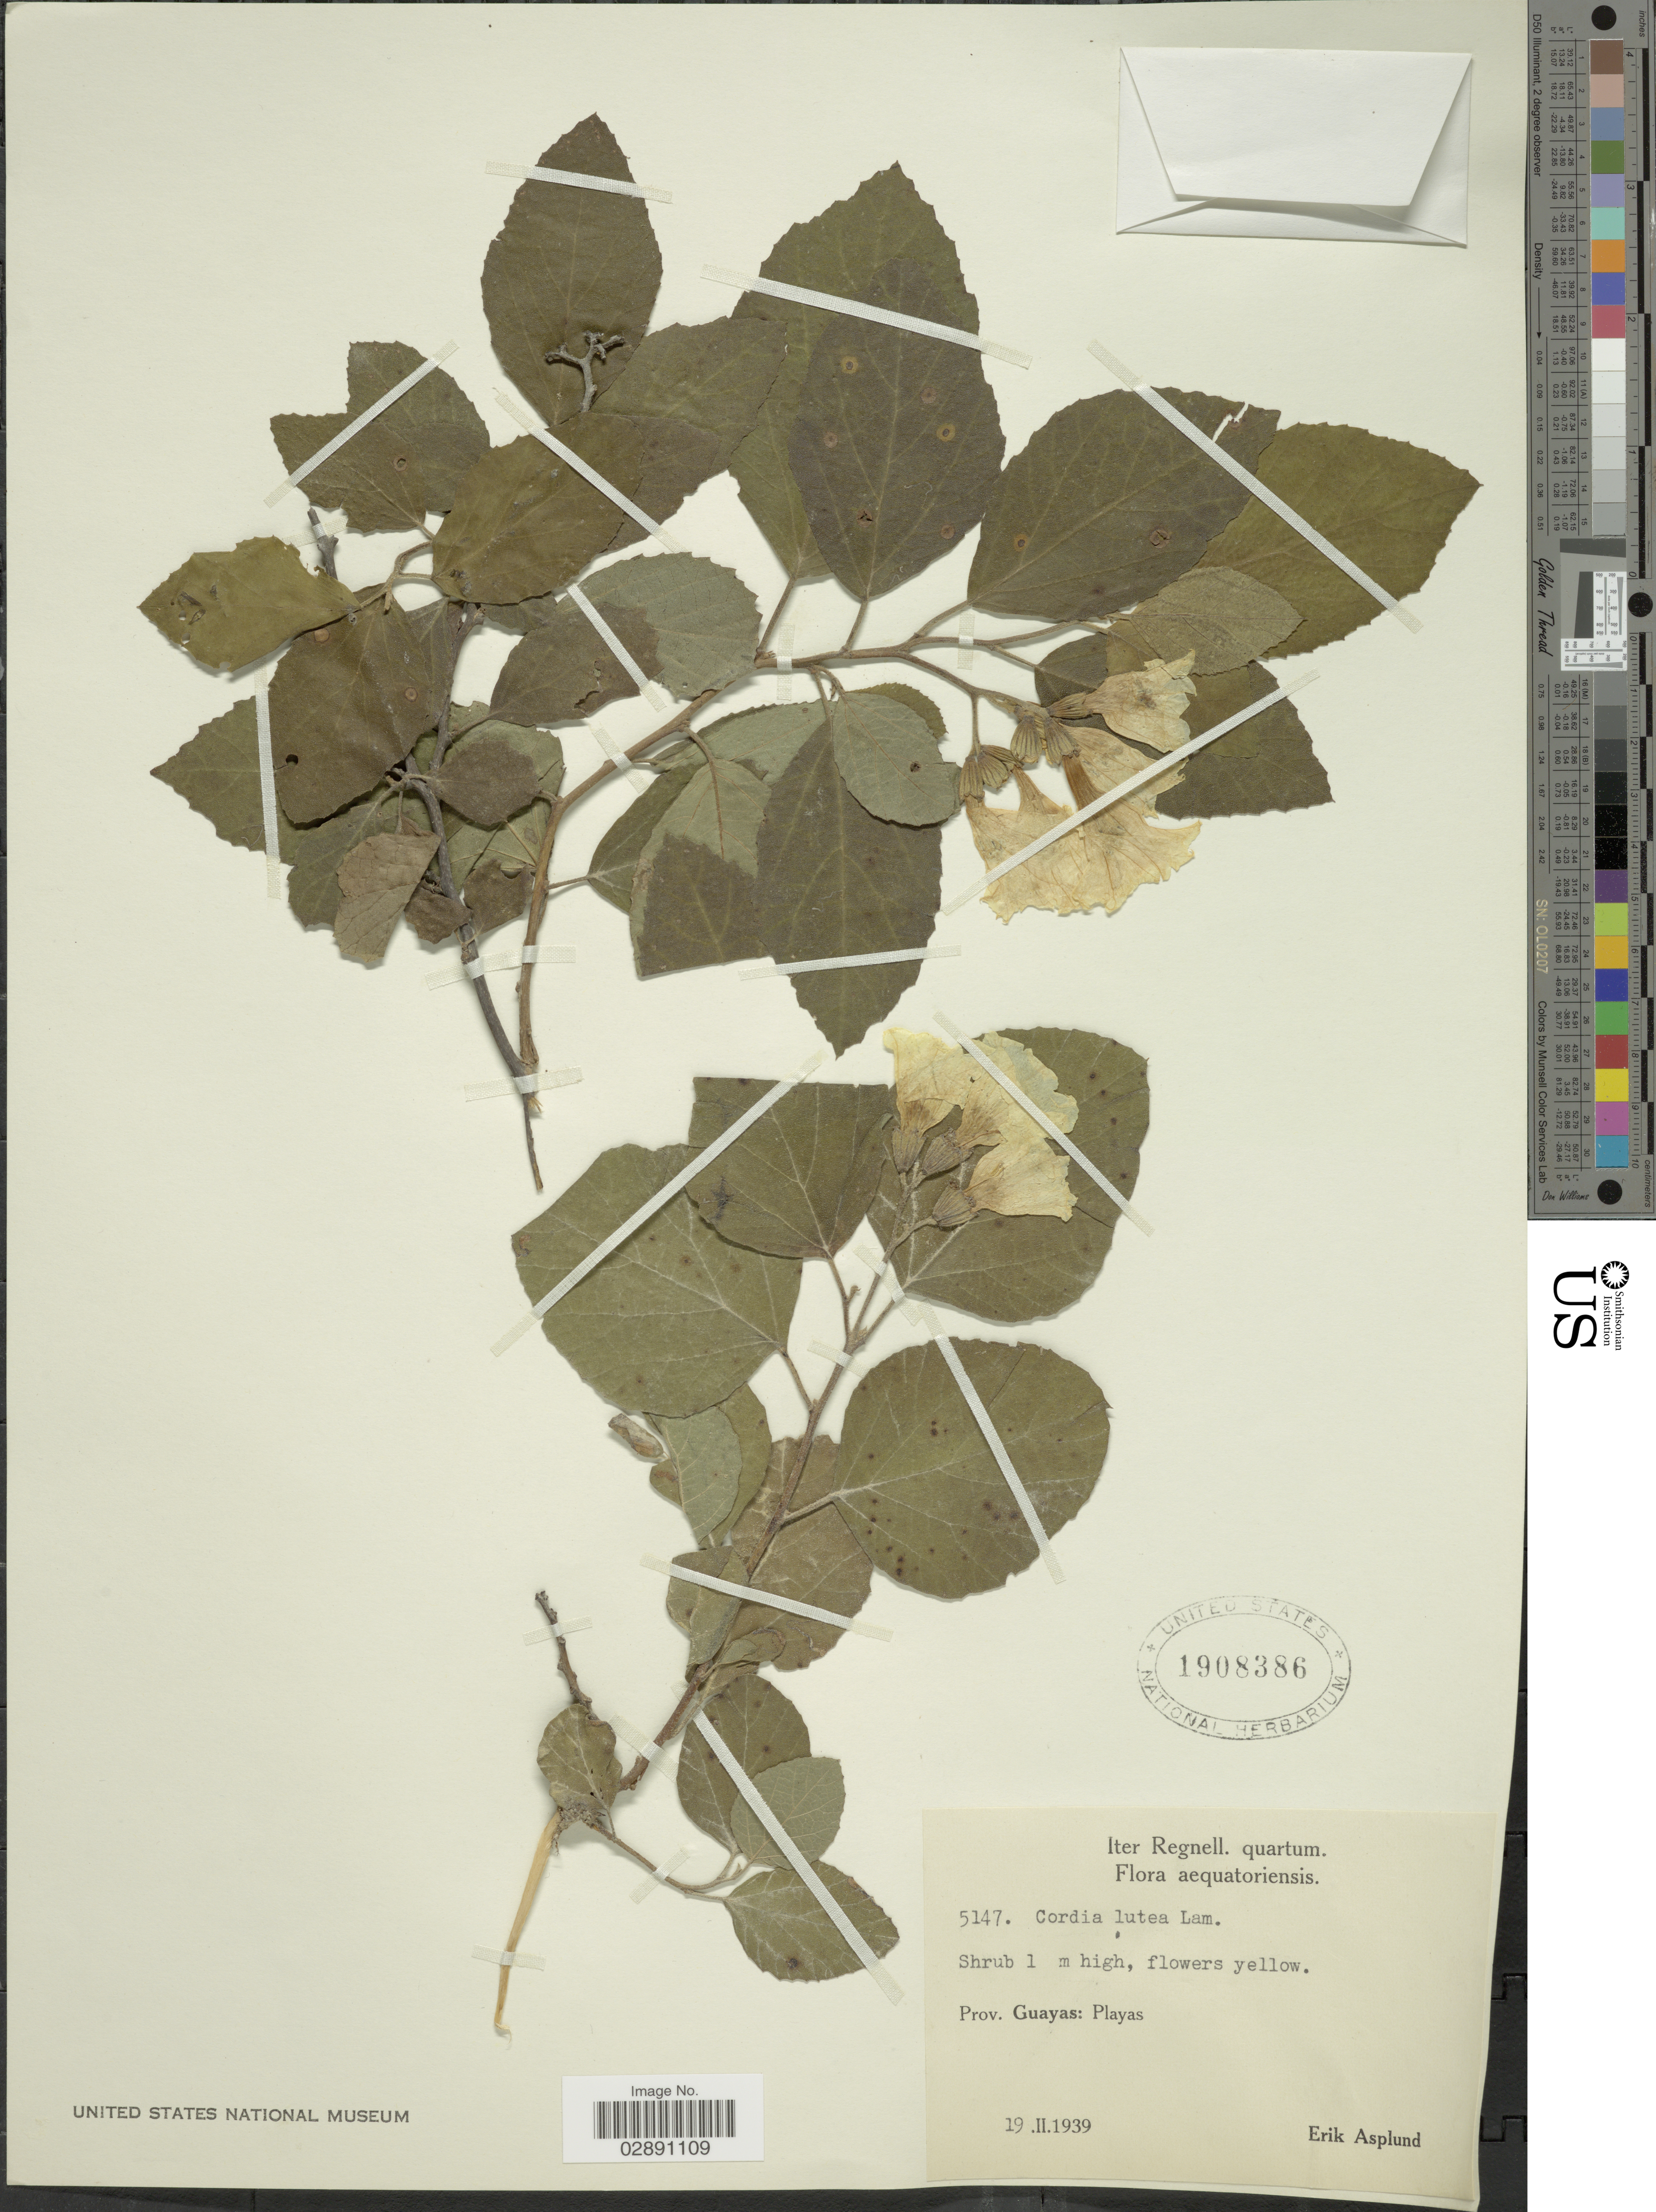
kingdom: Plantae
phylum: Tracheophyta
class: Magnoliopsida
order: Boraginales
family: Cordiaceae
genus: Cordia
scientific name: Cordia lutea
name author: Lam.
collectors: E. Asplund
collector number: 5147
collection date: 1939-02-19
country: Ecuador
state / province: Guayas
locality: Playas.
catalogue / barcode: US 1908386